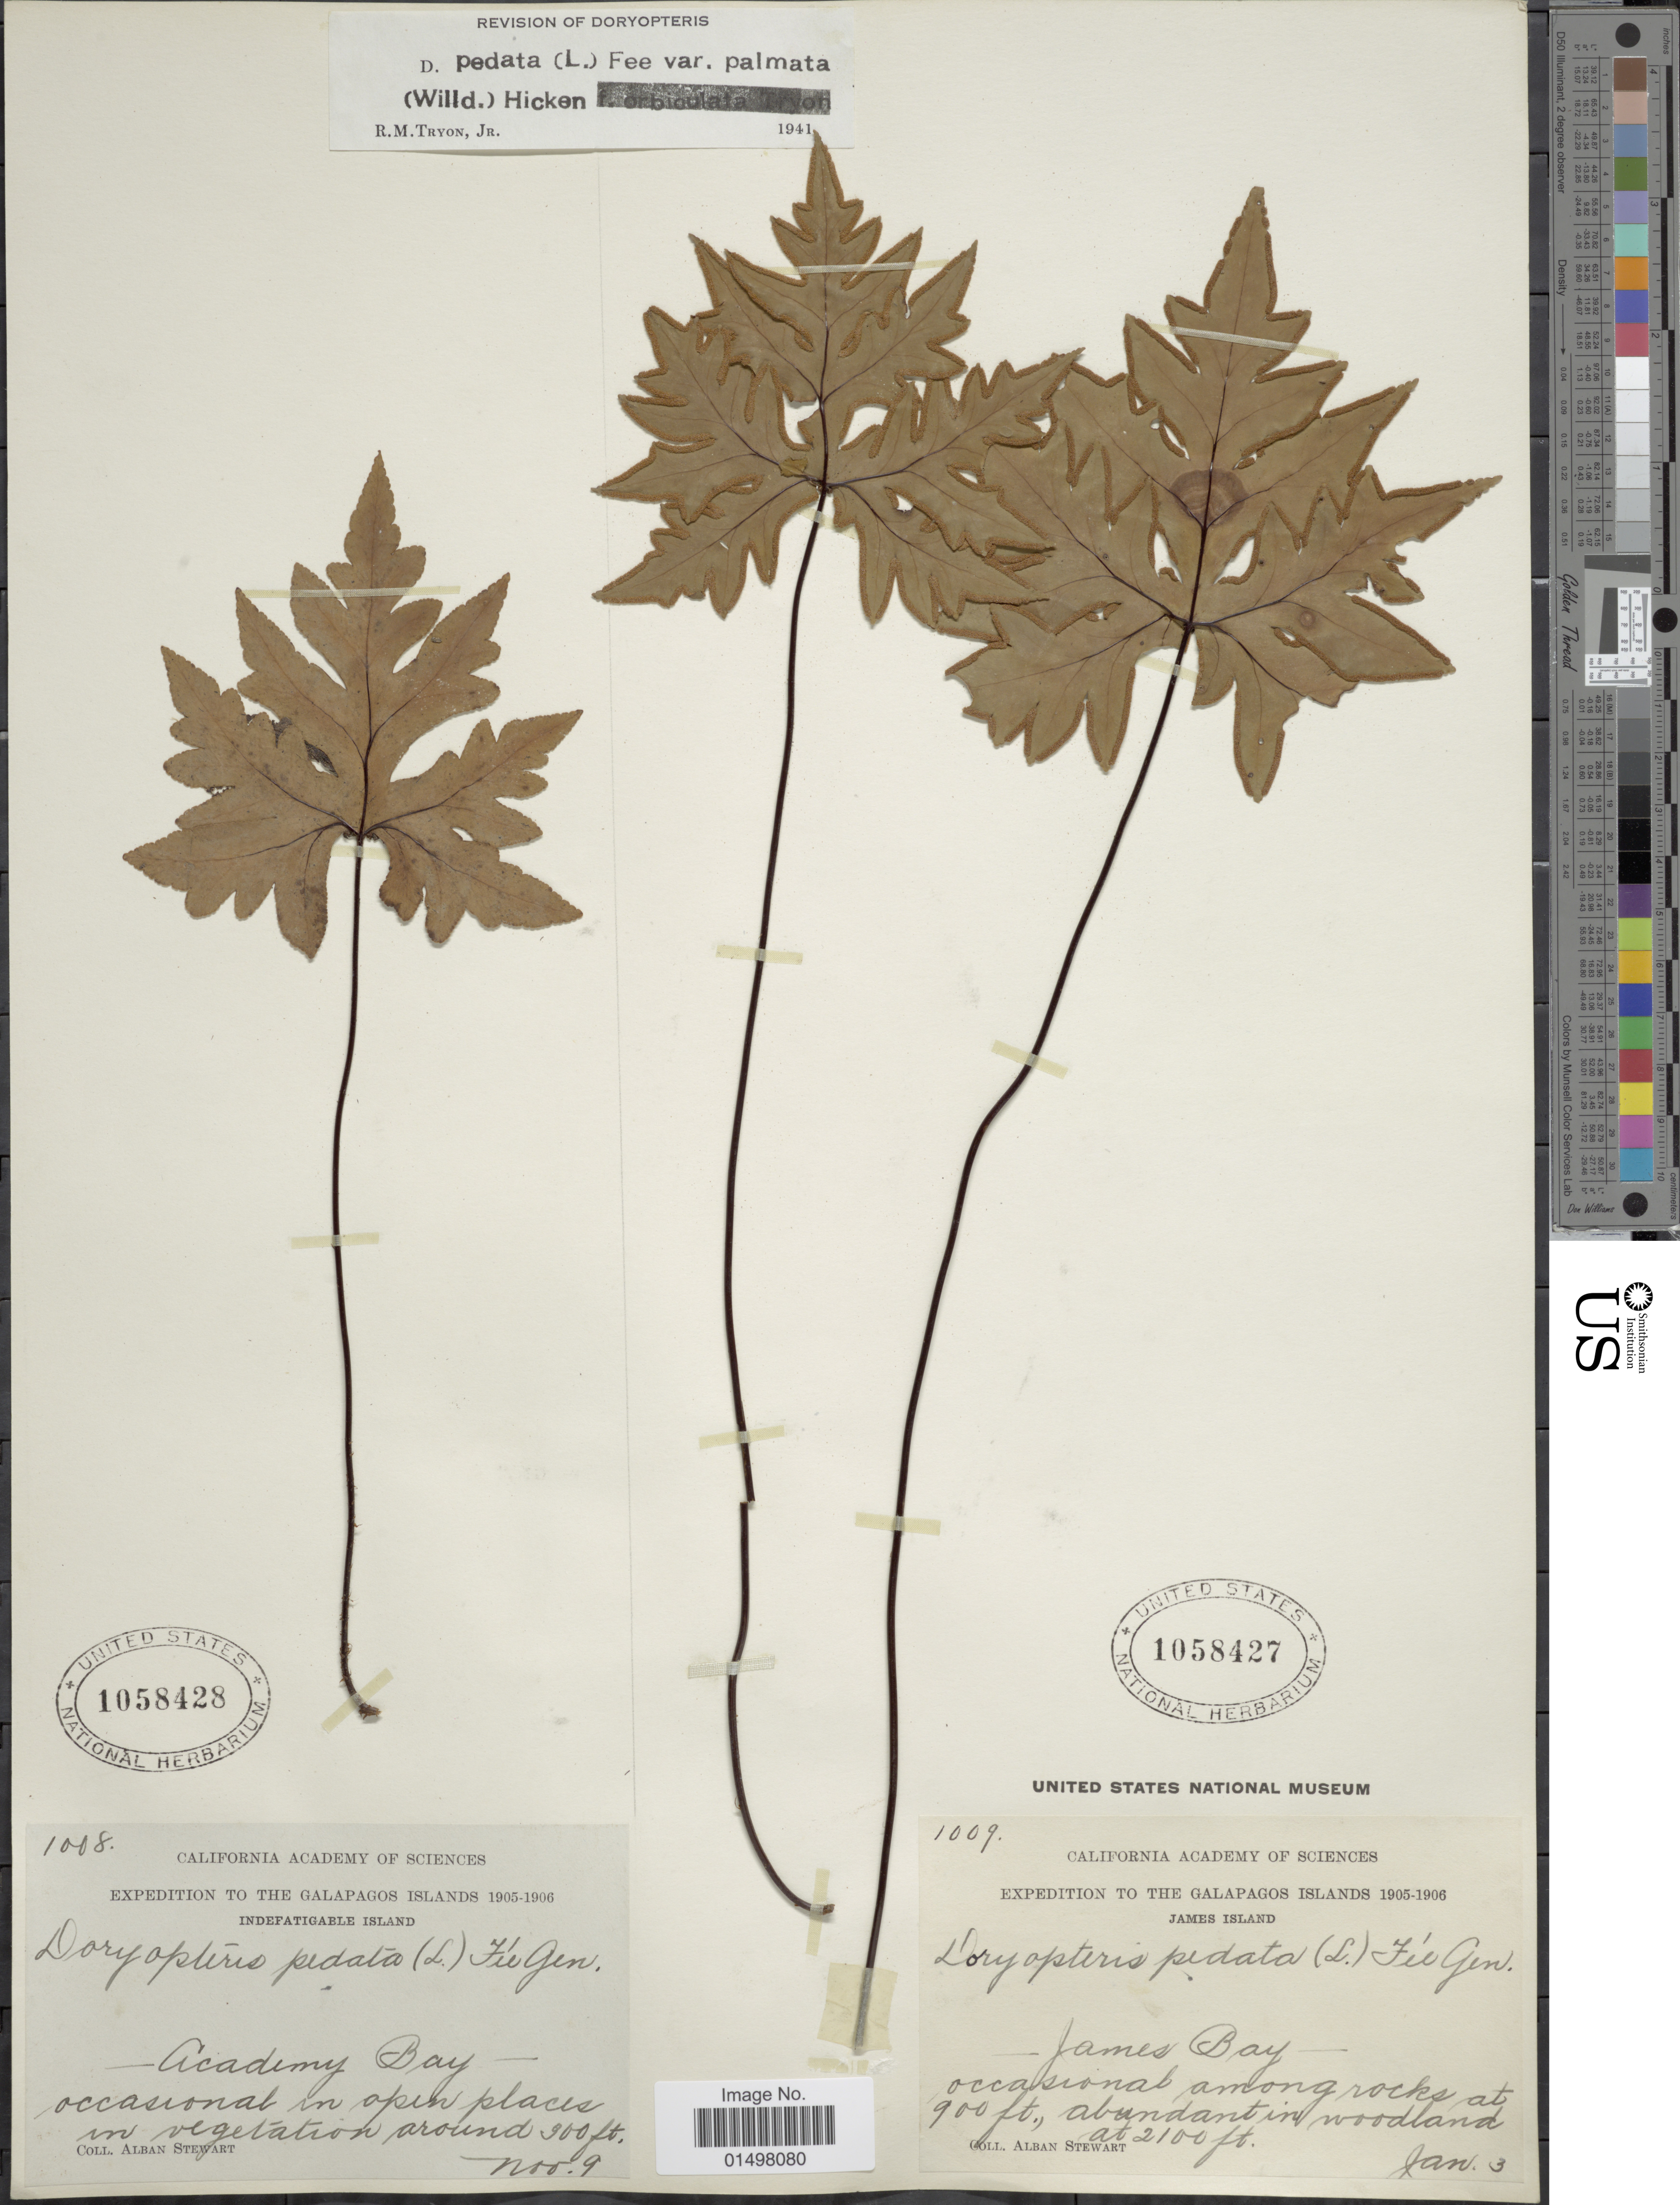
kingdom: Plantae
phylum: Tracheophyta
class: Polypodiopsida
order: Polypodiales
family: Pteridaceae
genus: Doryopteris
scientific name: Doryopteris pedata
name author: (L.) Fée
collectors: A. Stewart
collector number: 1009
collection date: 1905-01-03/1906-01-03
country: Ecuador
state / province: Colón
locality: Galapagos Islands. James Island. James Bay.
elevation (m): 640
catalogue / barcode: US 1058427-2